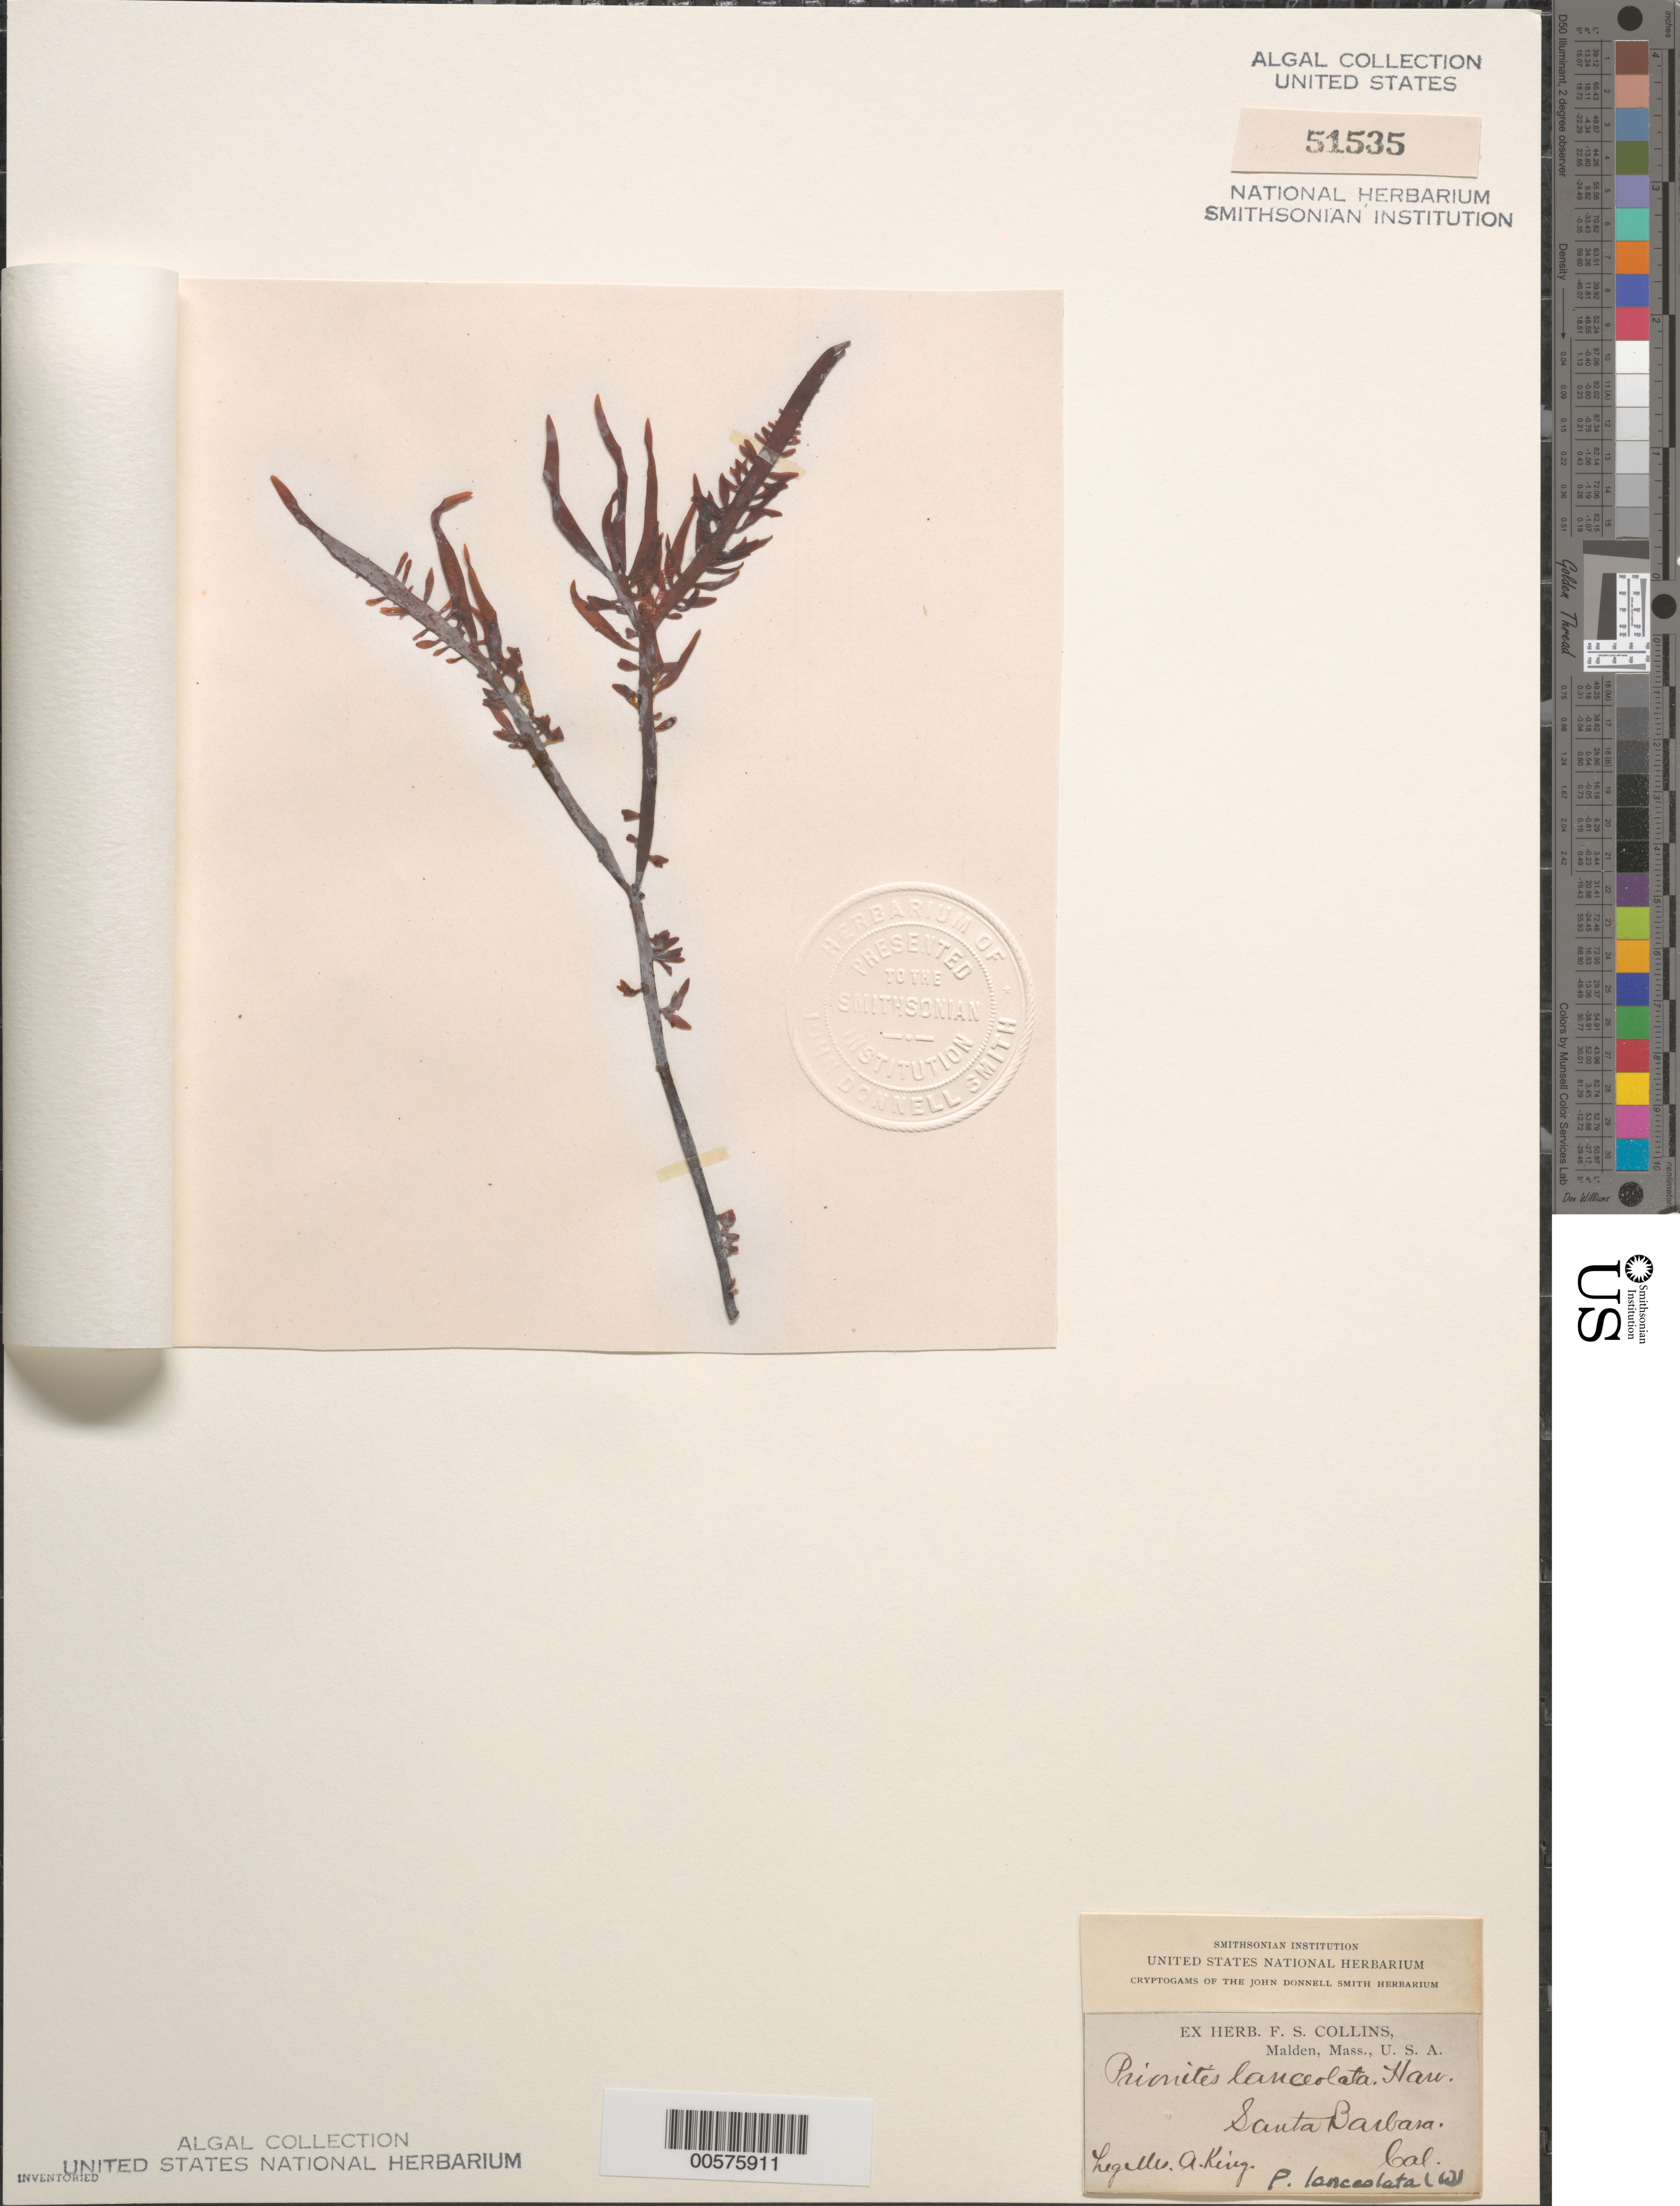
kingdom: Plantae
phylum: Rhodophyta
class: Florideophyceae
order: Cryptonemiales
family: Cryptonemiaceae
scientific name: Prionitis lanceolata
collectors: A. King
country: United States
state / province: California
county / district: Santa Barbara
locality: Santa Barbara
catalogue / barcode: US 51535